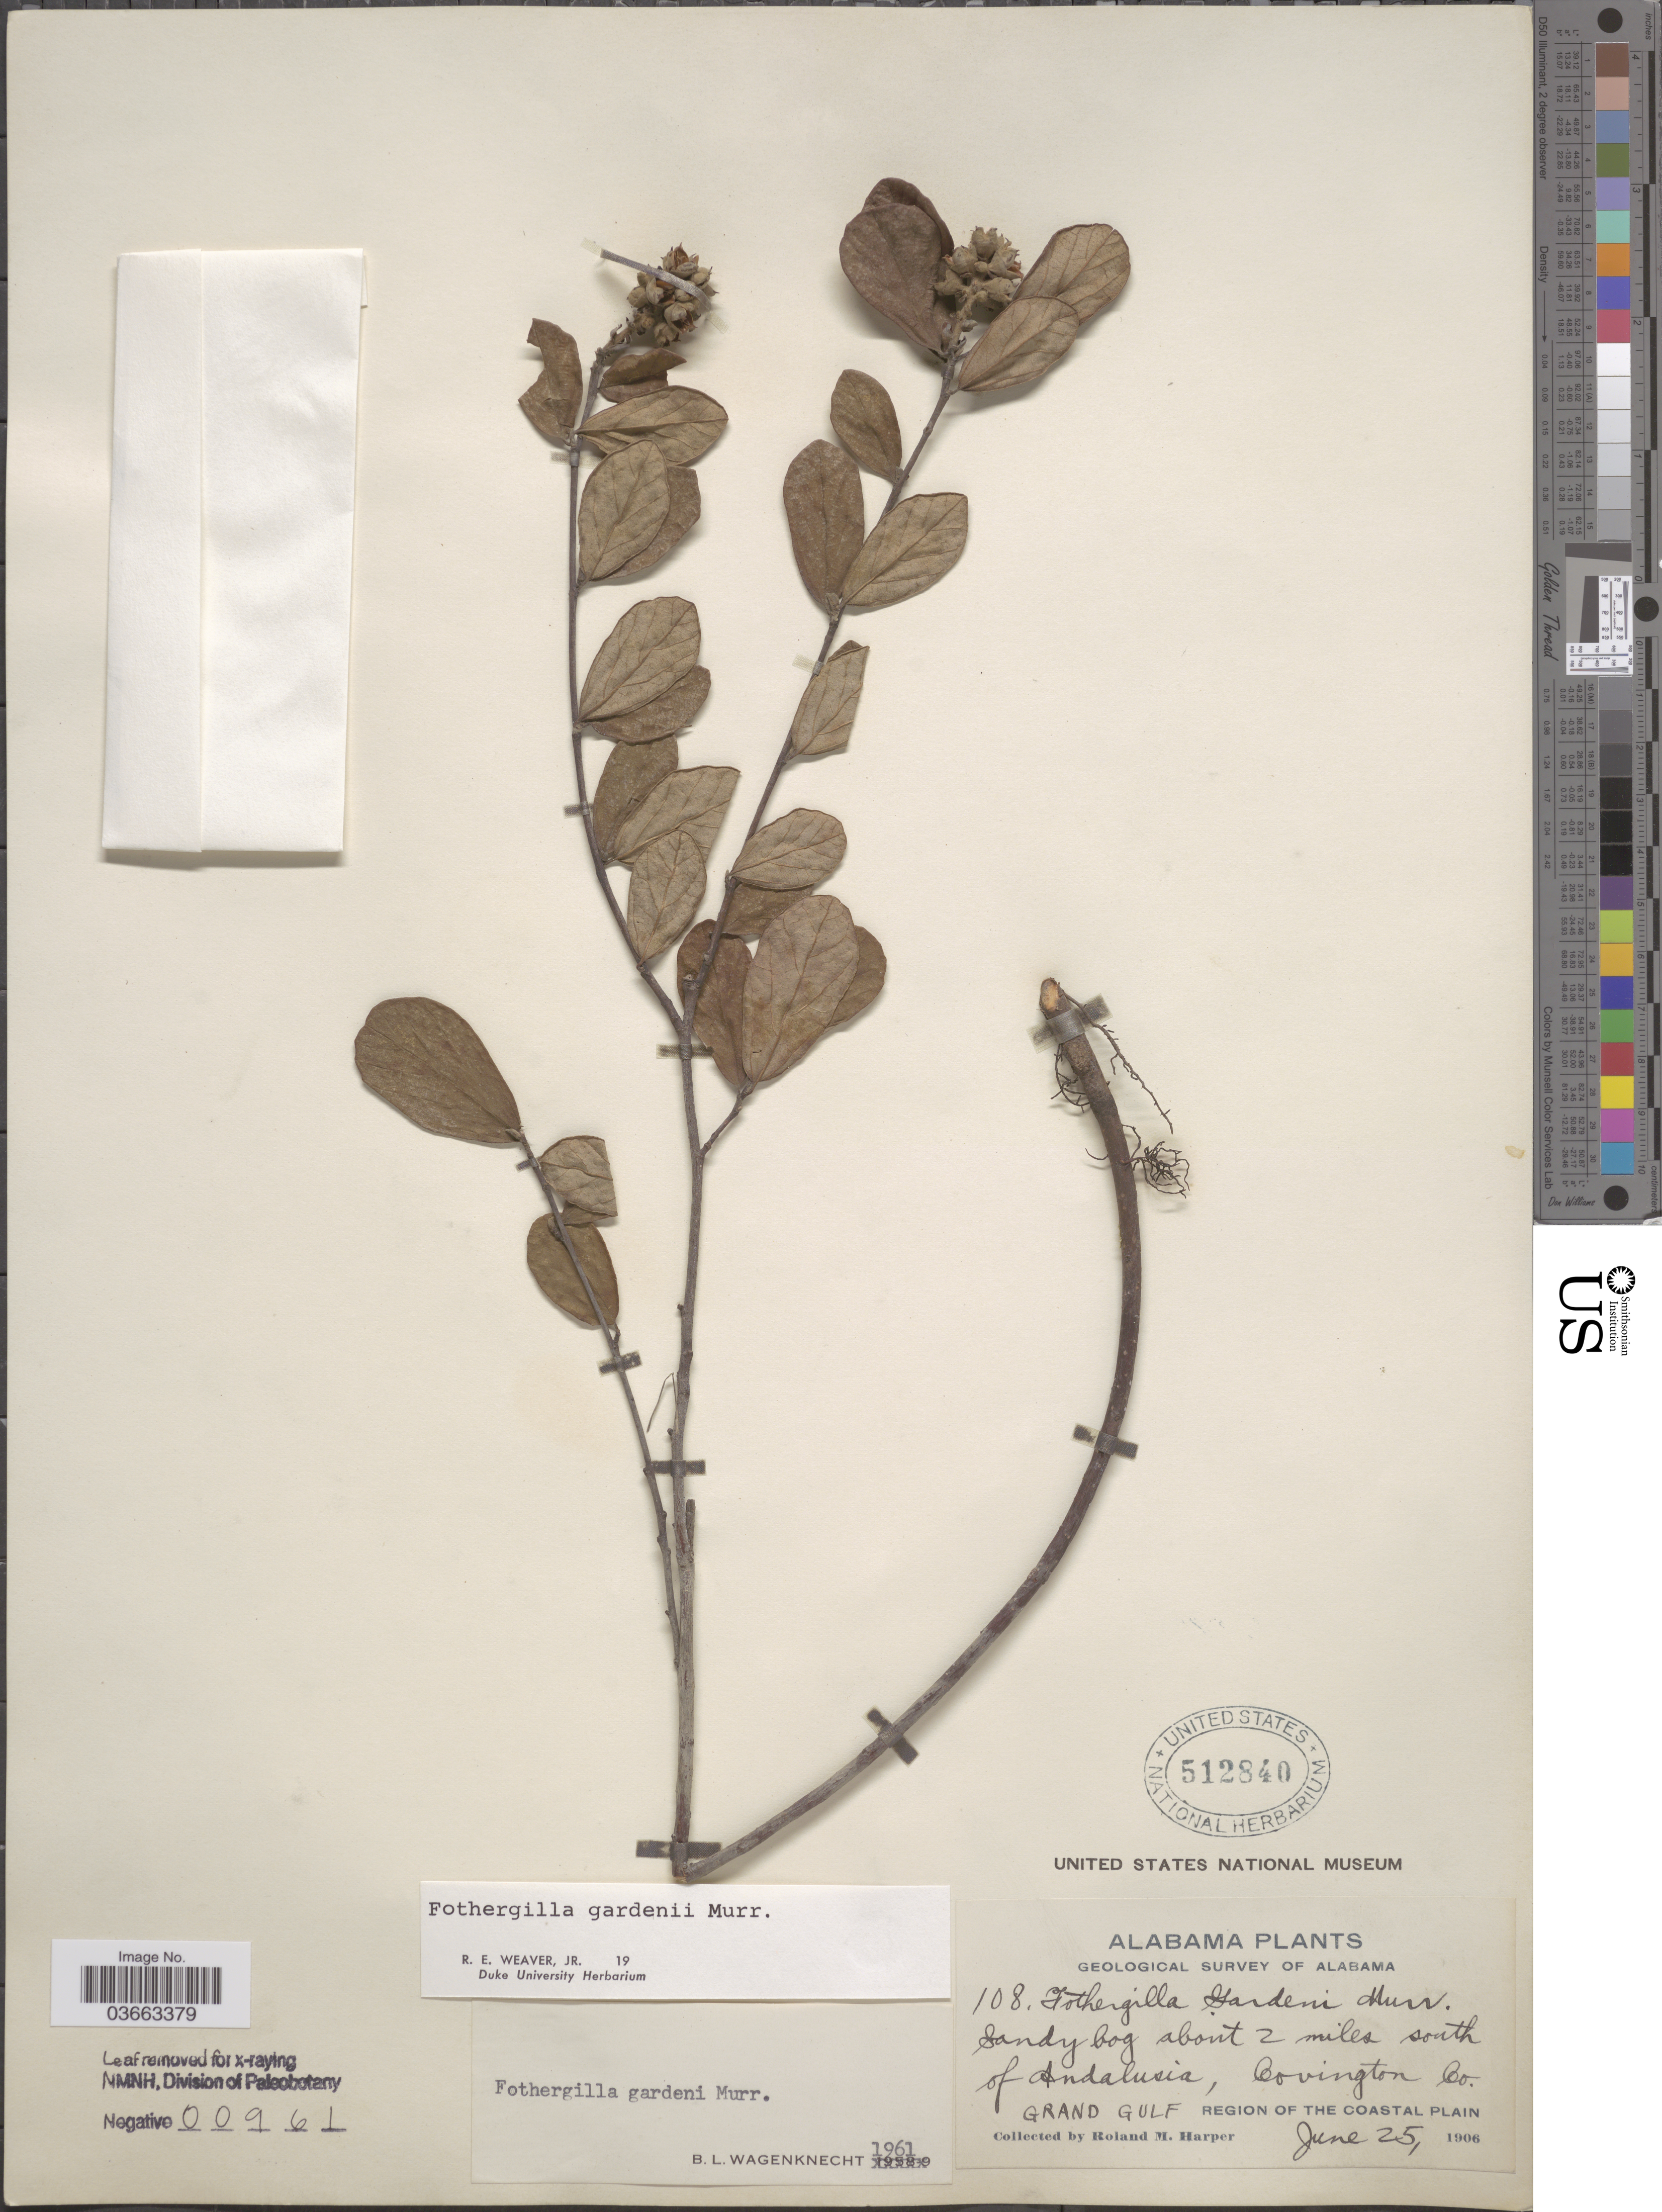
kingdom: Plantae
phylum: Tracheophyta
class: Magnoliopsida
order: Saxifragales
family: Hamamelidaceae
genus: Fothergilla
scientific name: Fothergilla gardenii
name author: L.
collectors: R. M. Harper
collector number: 108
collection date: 1906-06-25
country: United States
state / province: Alabama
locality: About 2 miles south of Andalusia, Covington Co. Grand Gulf. Region of the Coastal Plain.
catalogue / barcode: US 512840